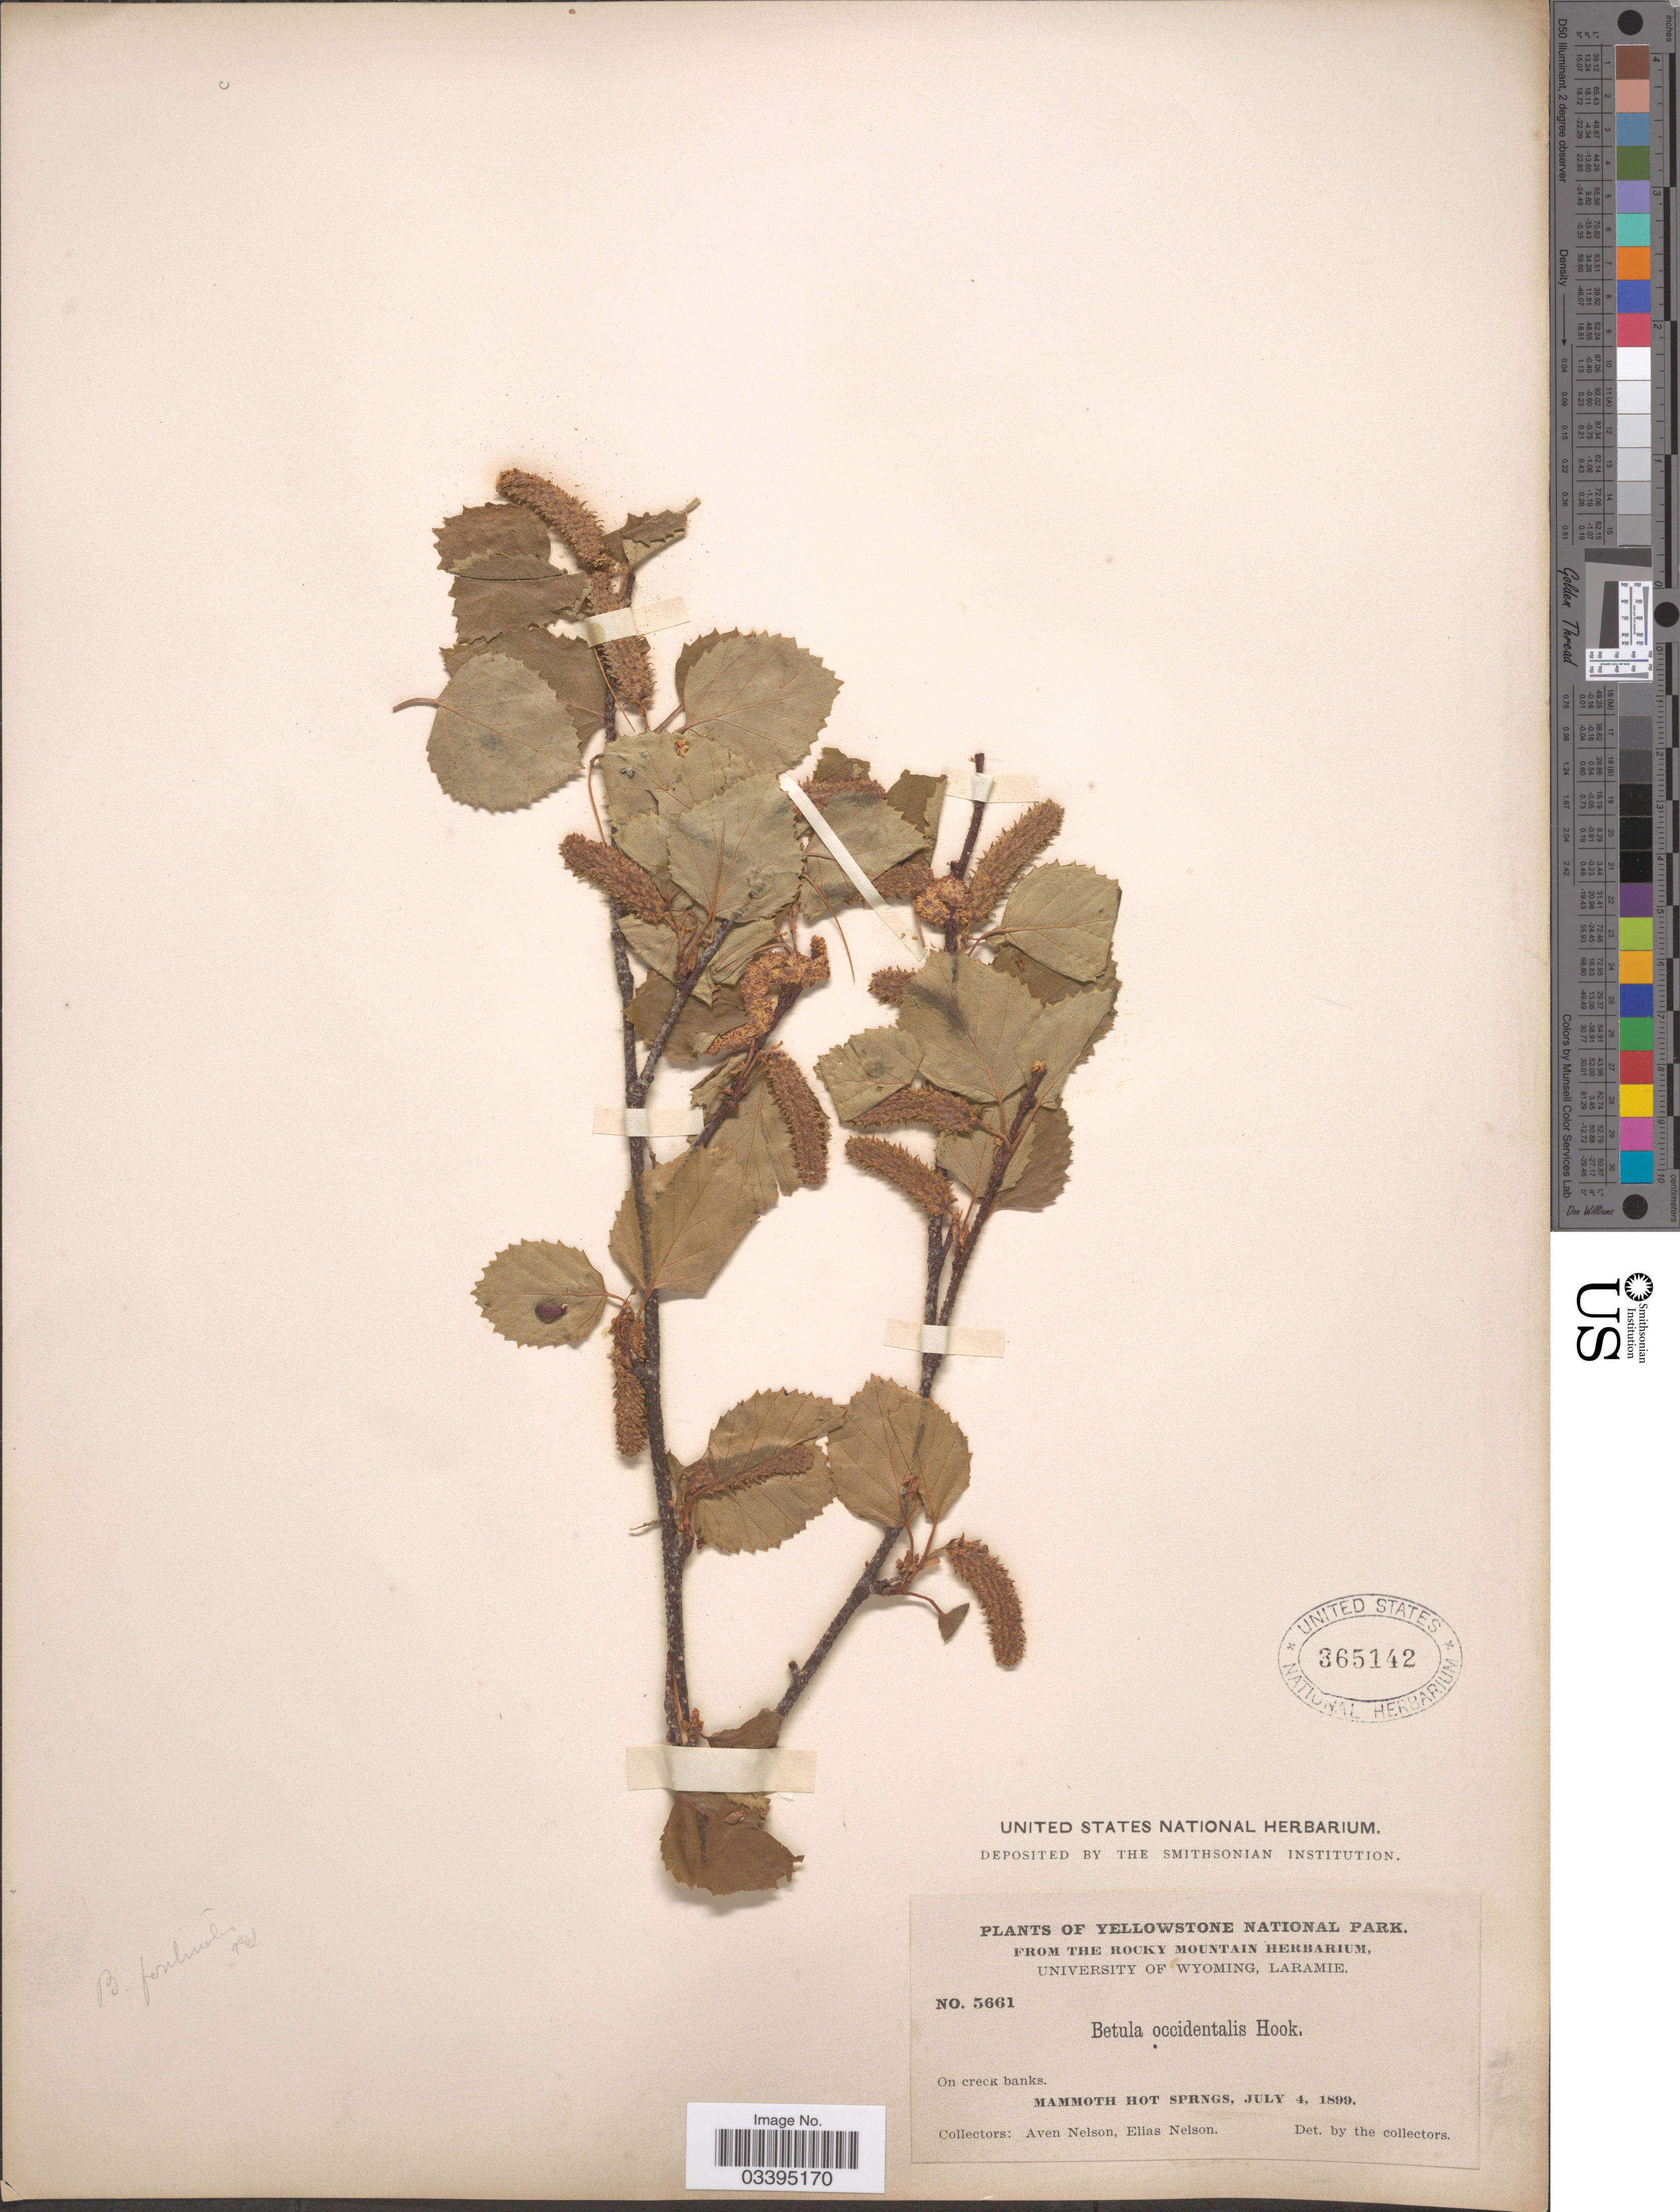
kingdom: Plantae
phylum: Tracheophyta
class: Magnoliopsida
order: Fagales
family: Betulaceae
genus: Betula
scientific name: Betula fontinalis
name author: Sarg.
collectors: A. Nelson & E. Nelson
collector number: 5661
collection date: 1899-07-04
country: United States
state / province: Wyoming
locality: Yellowstone National Park. Mammoth Hot Springs.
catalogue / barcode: US 365142